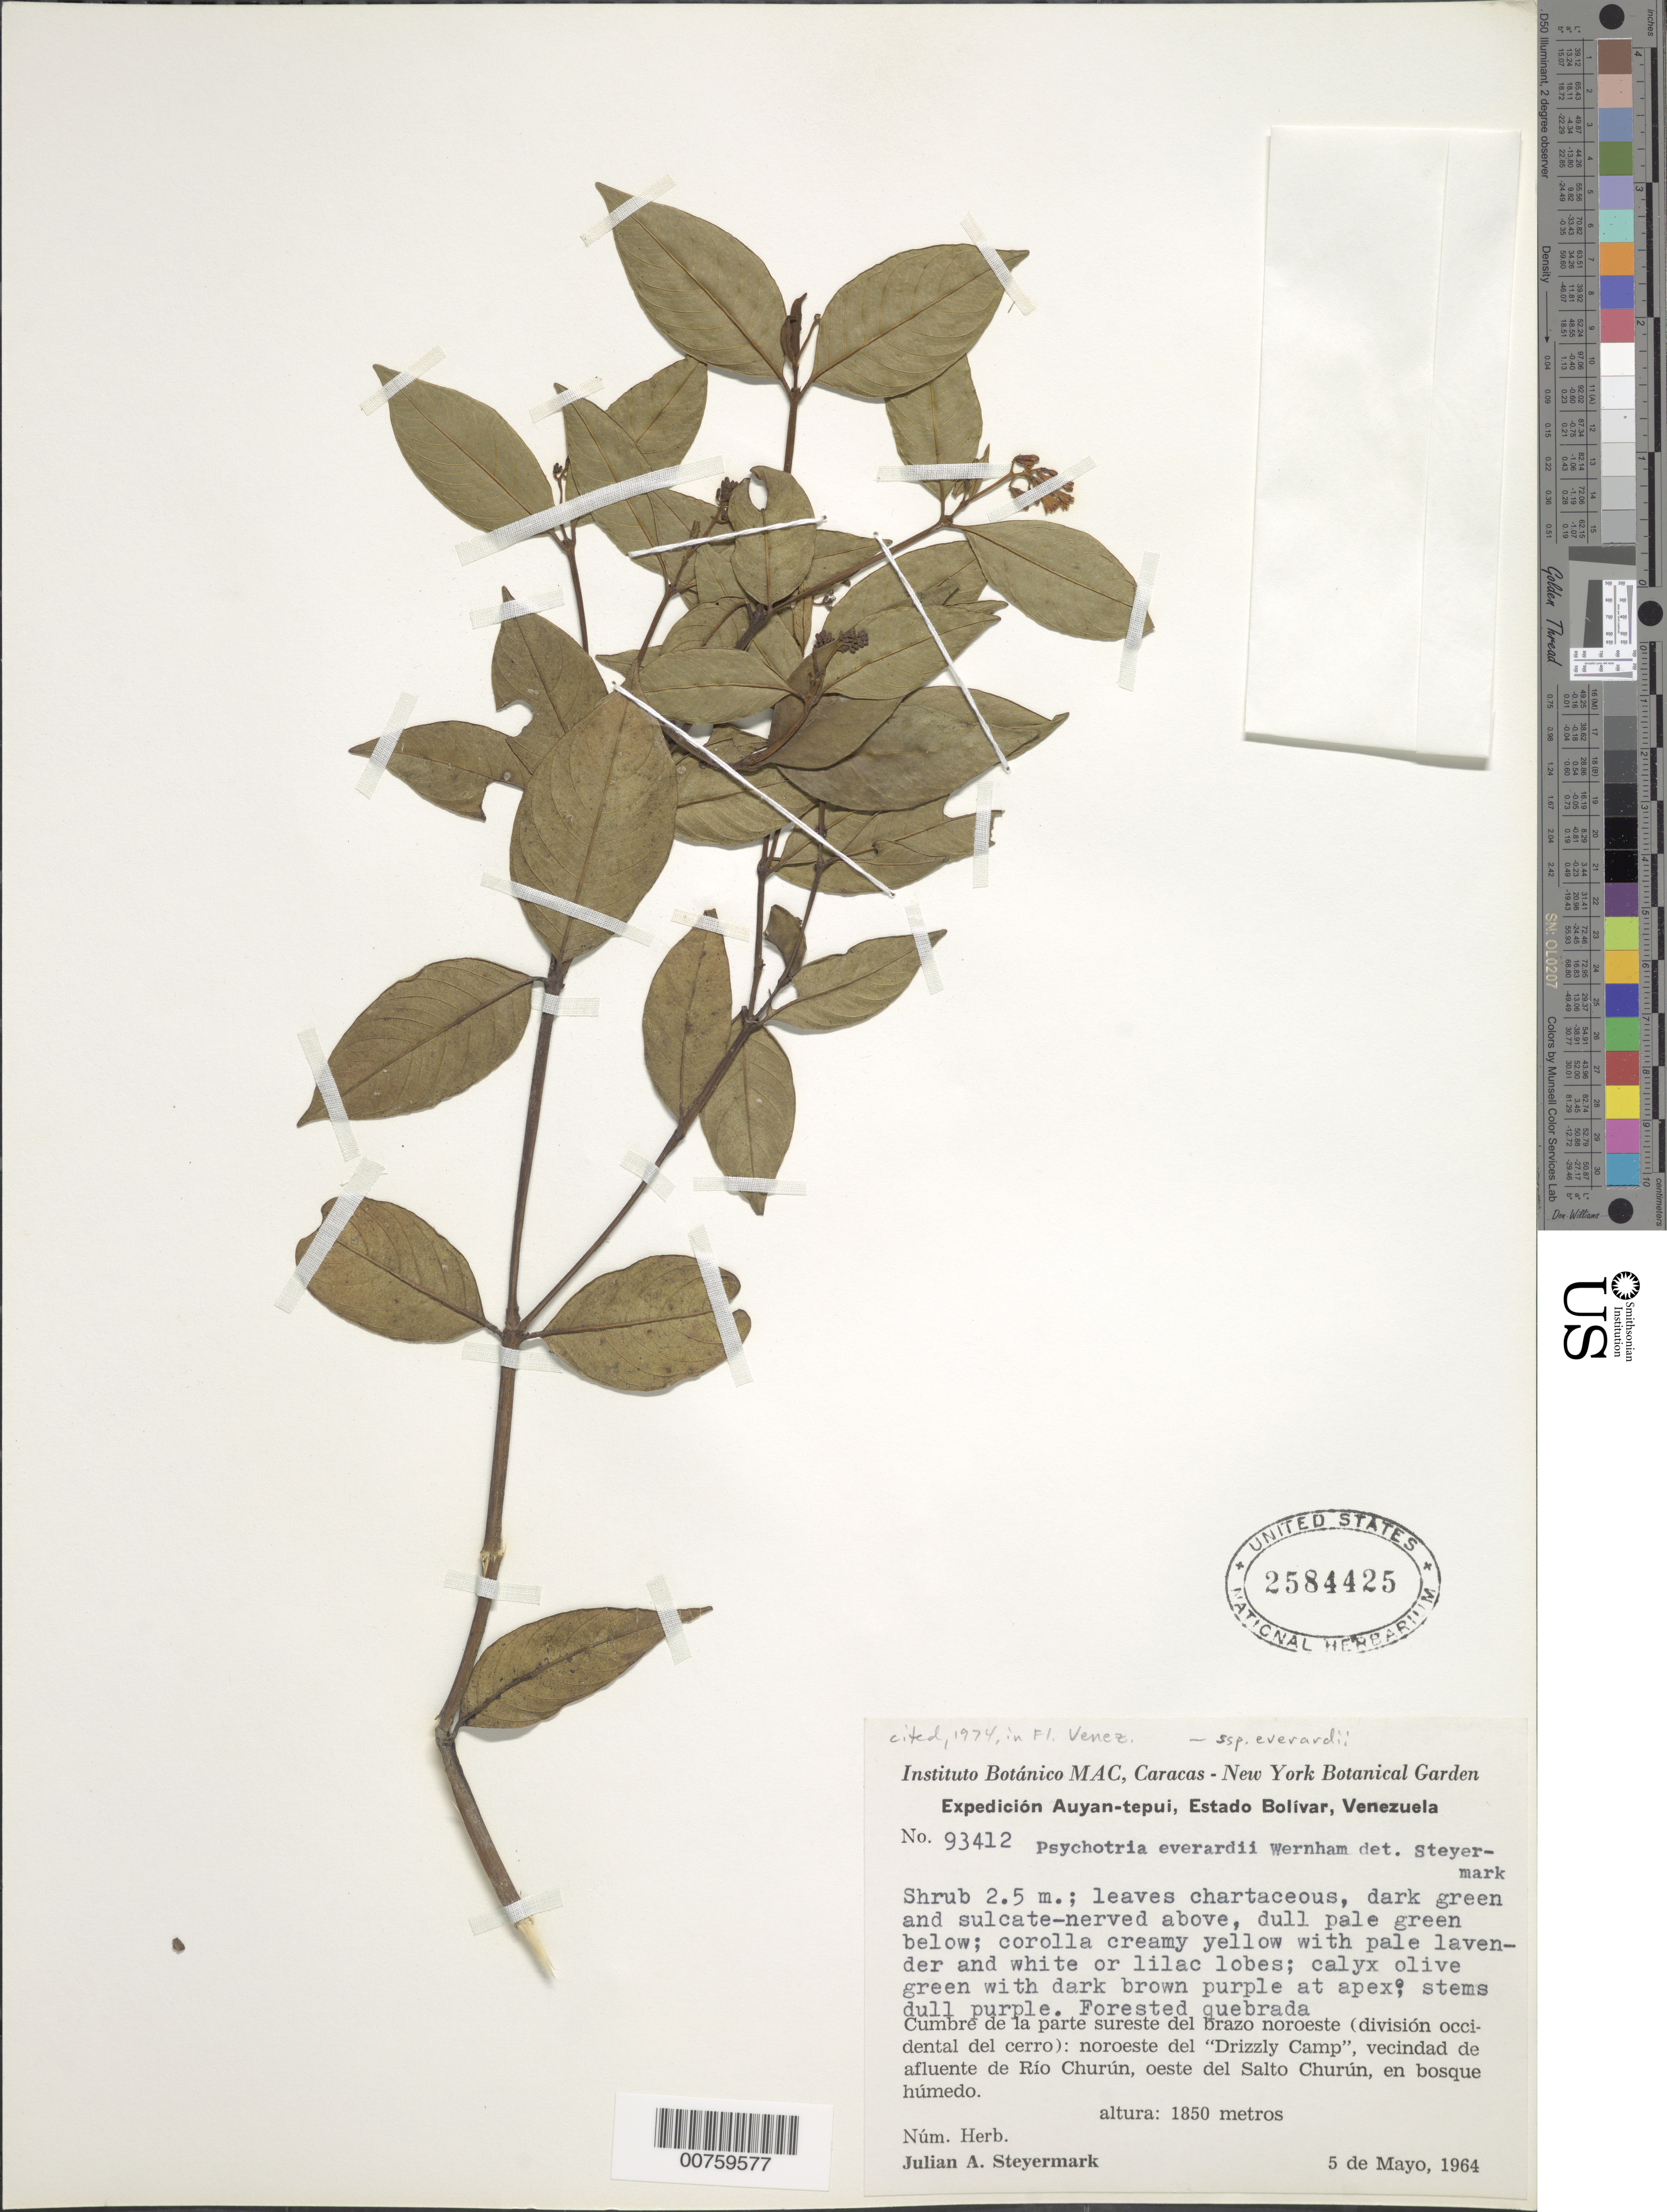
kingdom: Plantae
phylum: Tracheophyta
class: Magnoliopsida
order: Gentianales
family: Rubiaceae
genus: Psychotria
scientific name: Psychotria everardii subsp. everardii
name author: Wernham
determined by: Steyermark, Julian A., (VEN)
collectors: J. Steyermark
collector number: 93412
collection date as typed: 5-May-64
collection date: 1964-05-05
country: Venezuela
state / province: Bolívar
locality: Auyan-tepuí, cumbre de la parte sureste del brazo noroeste (division occidental del cerro): noroeste del "Drizzly Camp," vecindad de afluente de Río Churún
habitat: Forested quebrada, en bosque humedo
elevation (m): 1850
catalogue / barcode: US 2584425